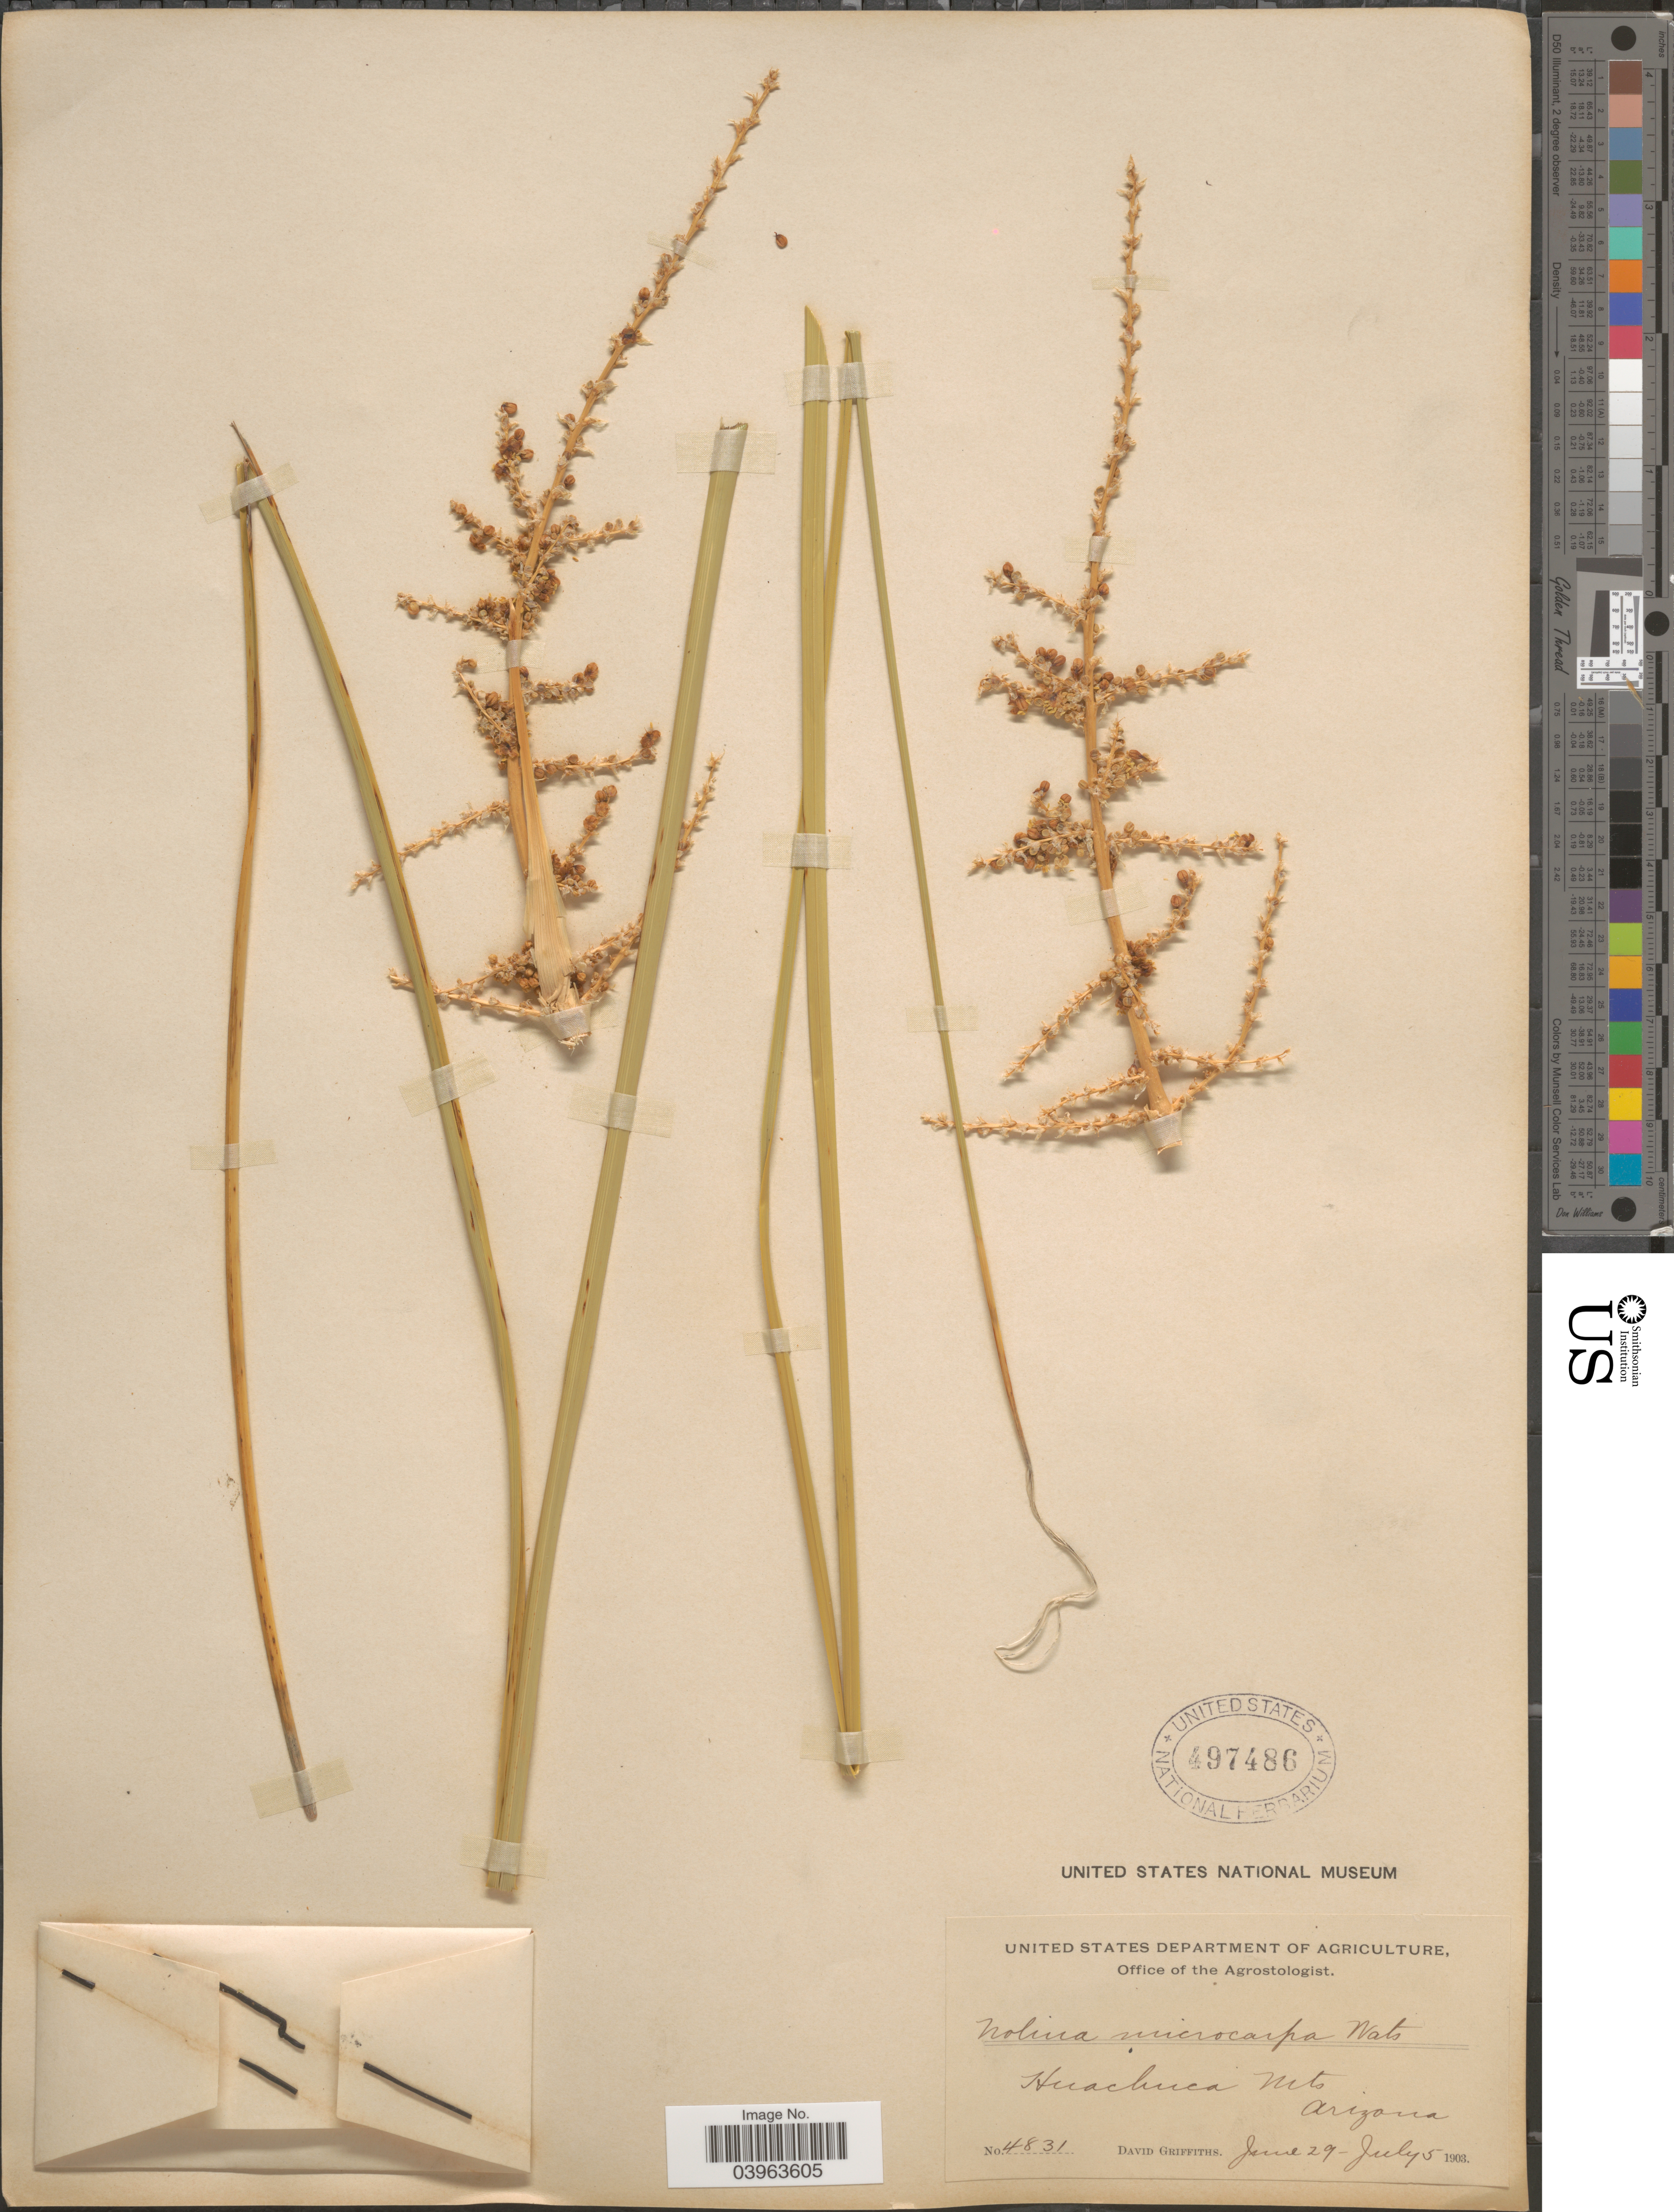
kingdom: Plantae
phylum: Tracheophyta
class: Liliopsida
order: Asparagales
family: Asparagaceae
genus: Nolina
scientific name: Nolina microcarpa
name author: S. Watson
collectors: D. Griffiths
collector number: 4831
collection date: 1903-06-29/1903-07-05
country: United States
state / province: Arizona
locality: Huachuca Mts.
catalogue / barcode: US 497486